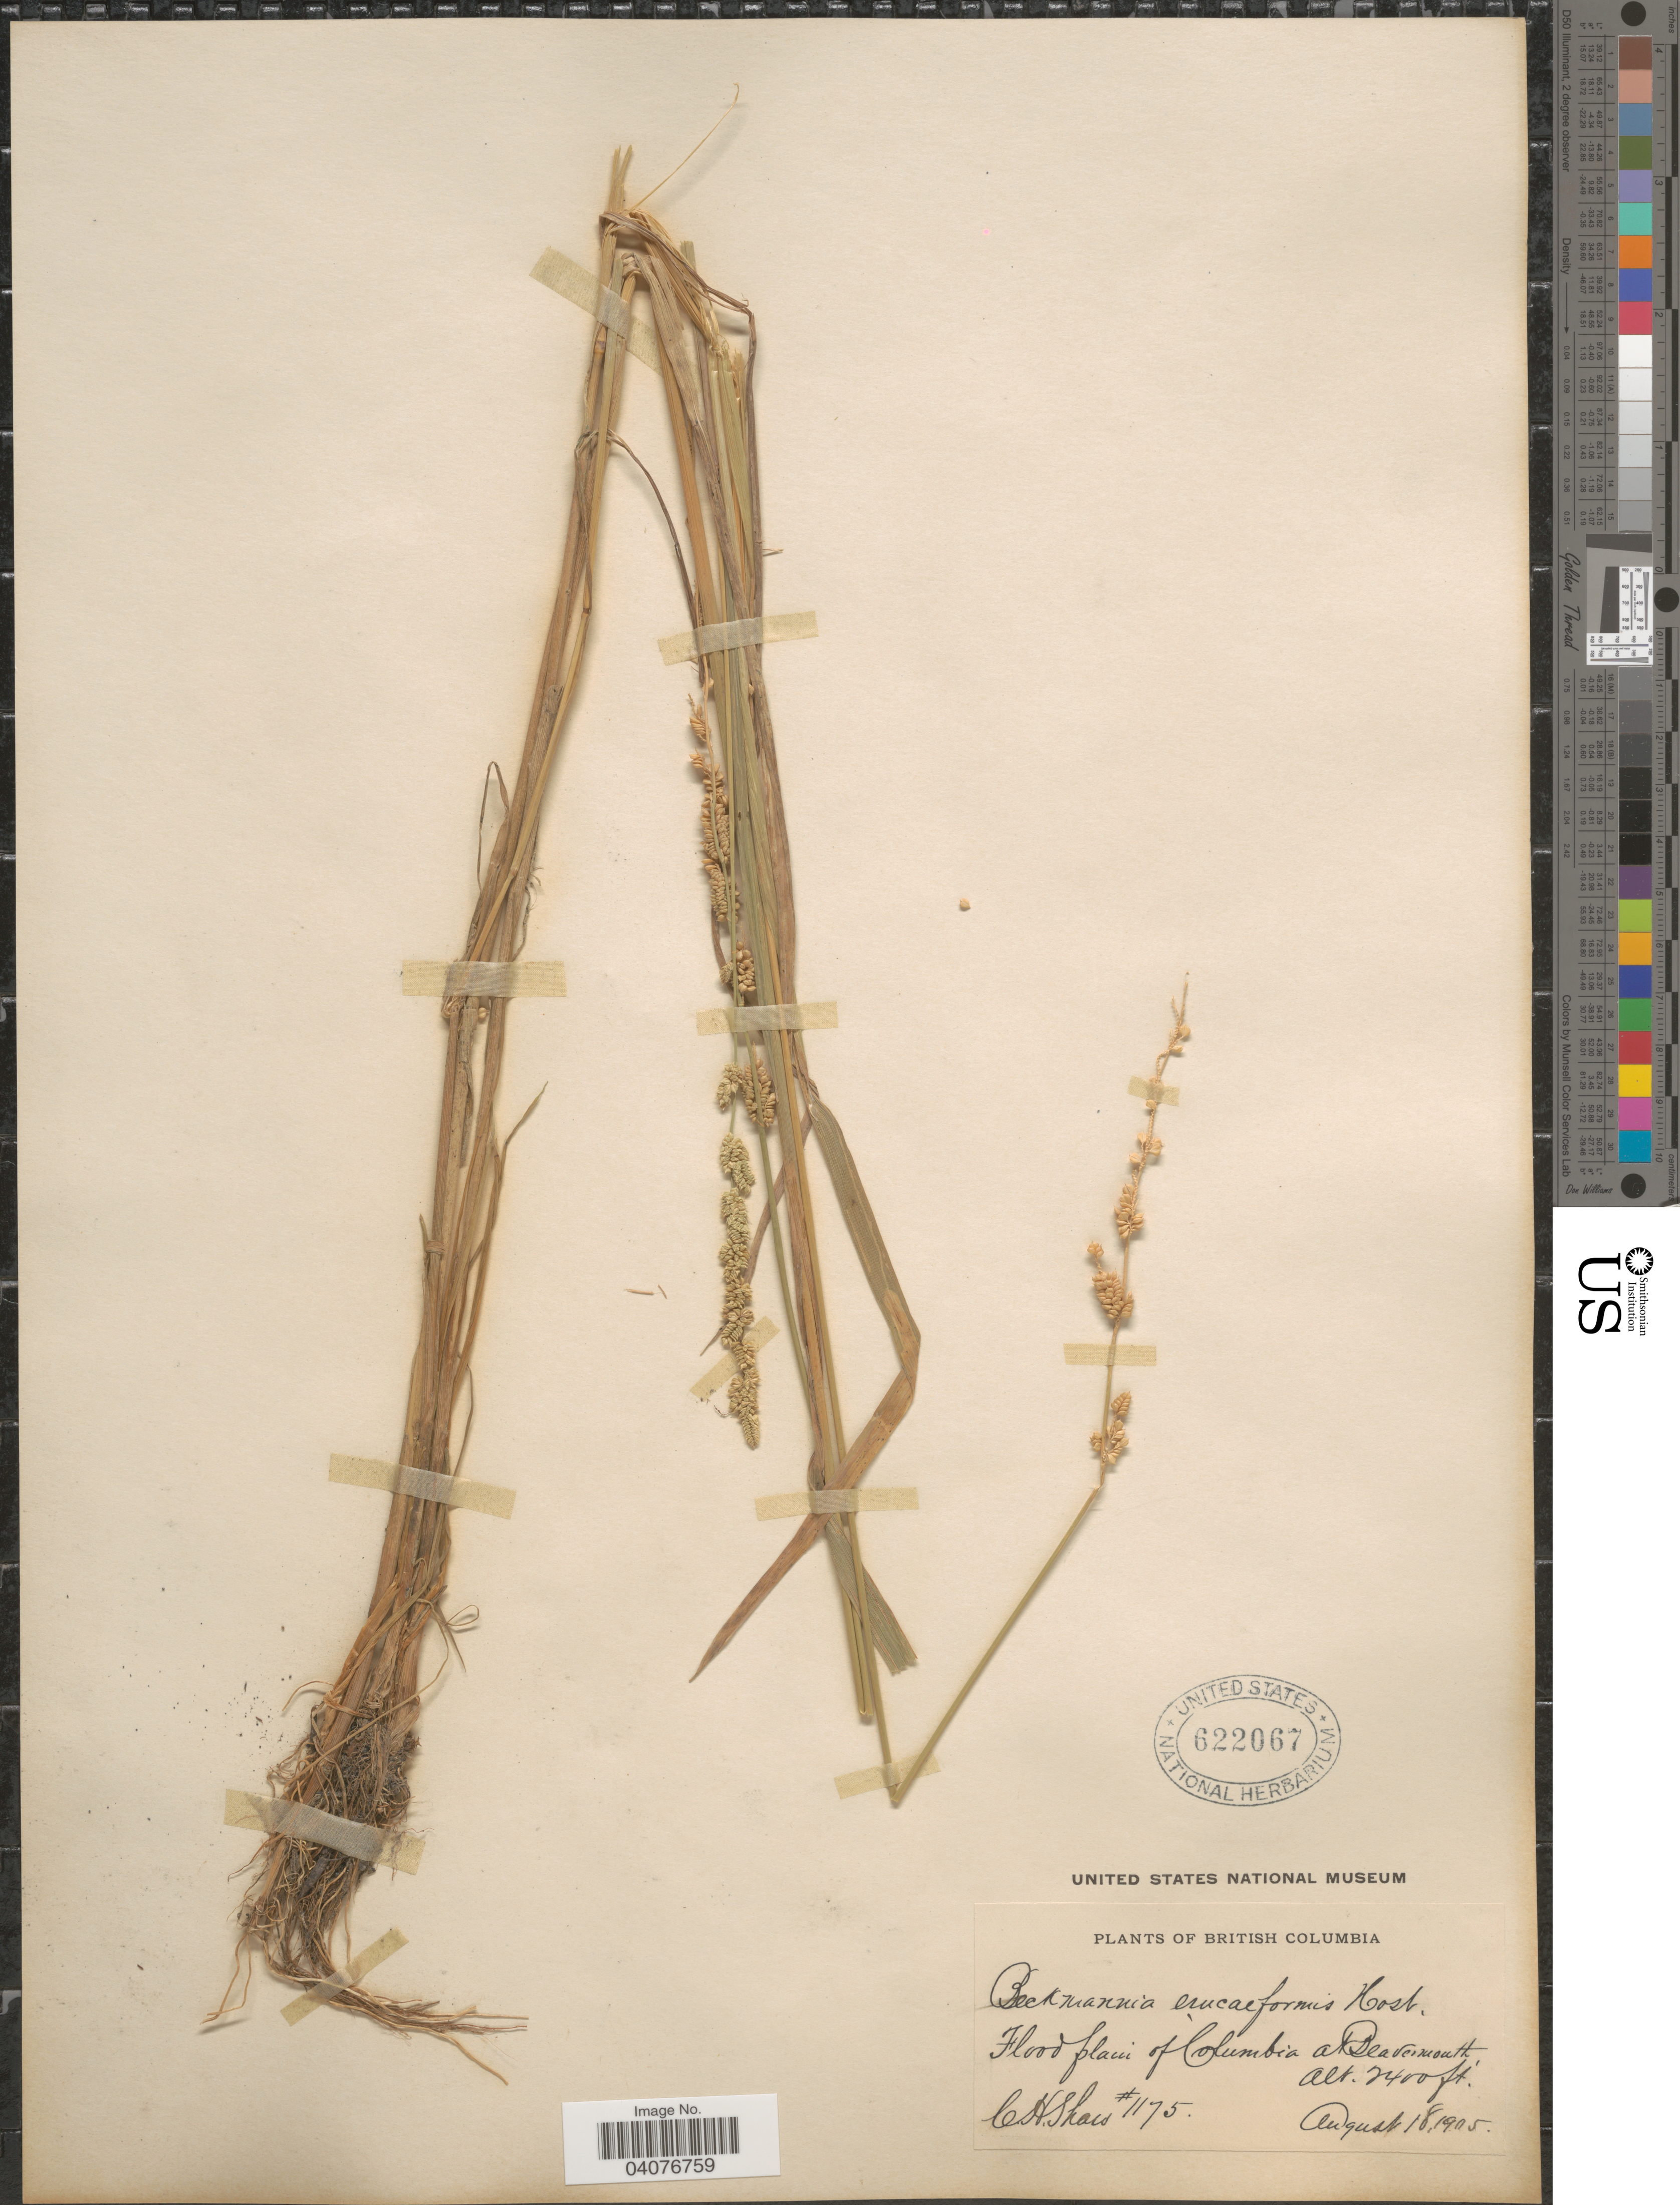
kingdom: Plantae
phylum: Tracheophyta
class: Liliopsida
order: Poales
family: Poaceae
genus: Beckmannia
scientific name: Beckmannia syzigachne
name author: (Steud.) Fernald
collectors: C. H. Shaw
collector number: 1175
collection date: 1905-08-18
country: Canada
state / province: British Columbia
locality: Flood plain of Columbia at Beavermouth.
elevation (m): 732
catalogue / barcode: US 622067